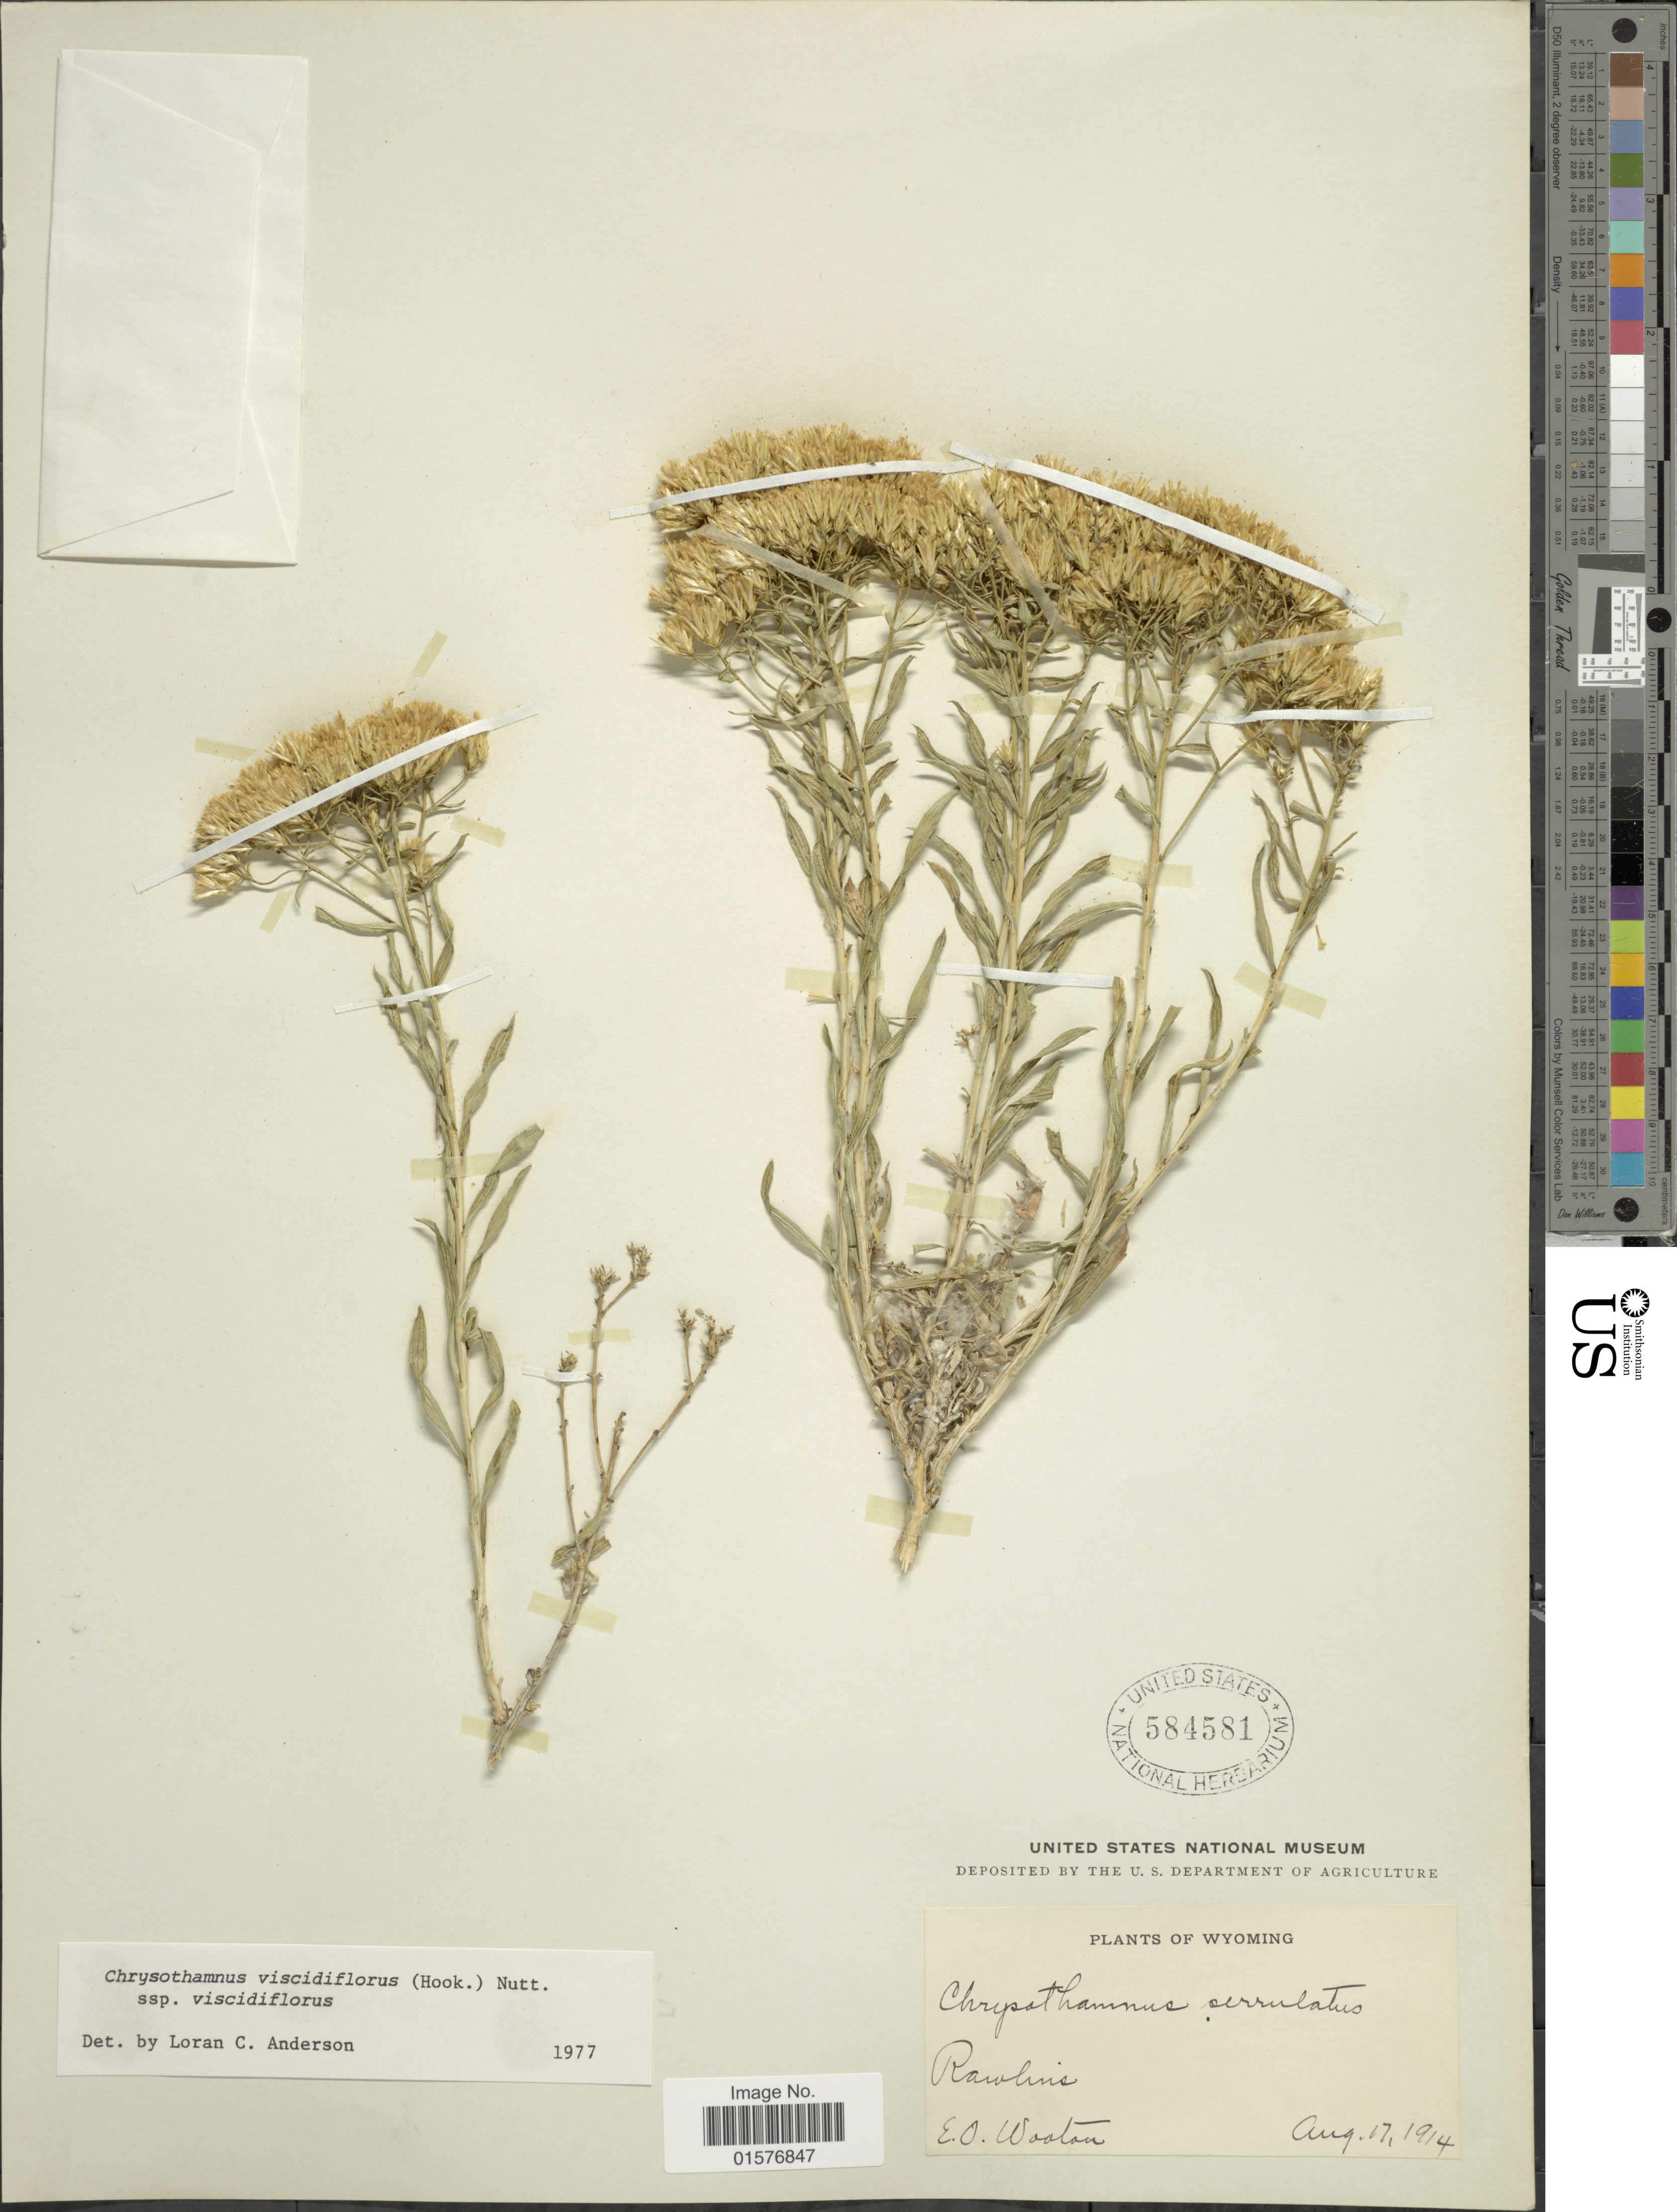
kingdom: Plantae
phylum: Tracheophyta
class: Magnoliopsida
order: Asterales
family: Asteraceae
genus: Chrysothamnus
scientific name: Chrysothamnus viscidiflorus subsp. viscidiflorus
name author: (Hook.) Nutt.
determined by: Urbatsch, Lowell E., Curator (LSU), Louisiana State University (UNITED STATES)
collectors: E. O. Wooton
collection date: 1914-08-17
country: United States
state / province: Wyoming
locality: Rawlins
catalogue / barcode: US 584581